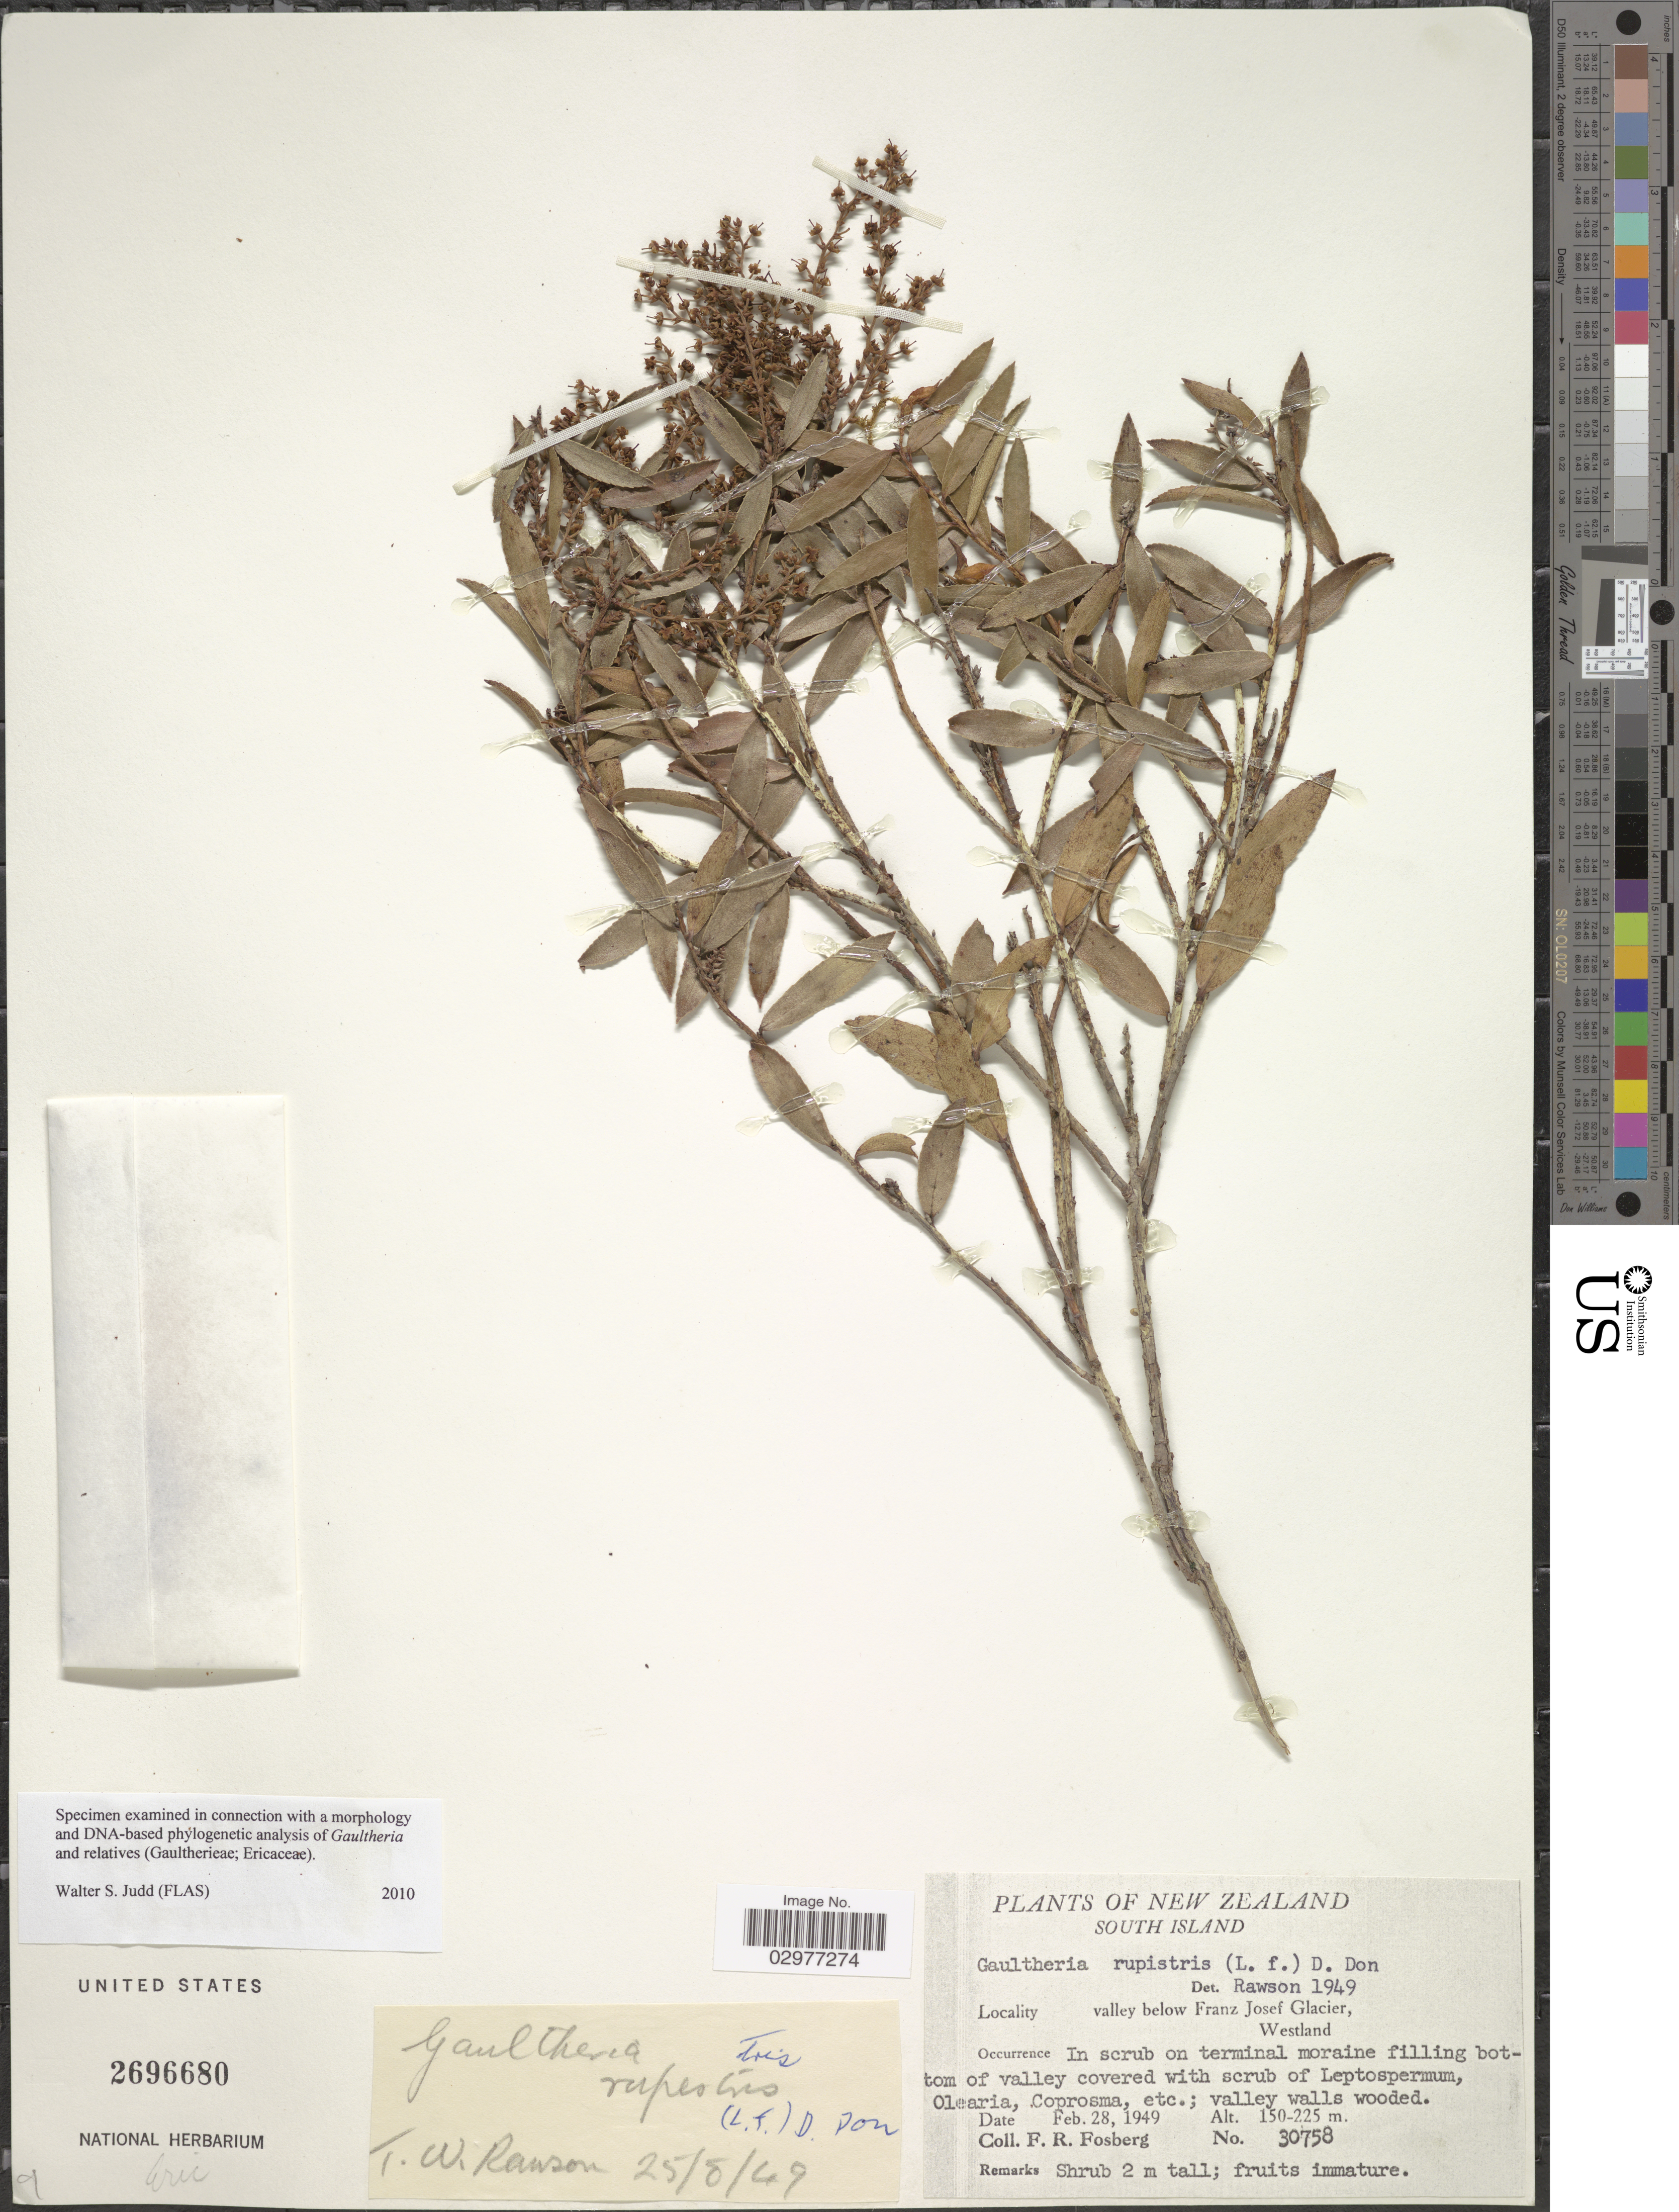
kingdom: Plantae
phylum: Tracheophyta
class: Magnoliopsida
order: Ericales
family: Ericaceae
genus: Gaultheria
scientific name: Gaultheria rupestris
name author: (L. f.) R. Br.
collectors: F. R. Fosberg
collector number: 30758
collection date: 1949-02-28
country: New Zealand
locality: South Island, valley below Franz Josef Glacier, Westland.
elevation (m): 150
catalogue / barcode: US 2696680